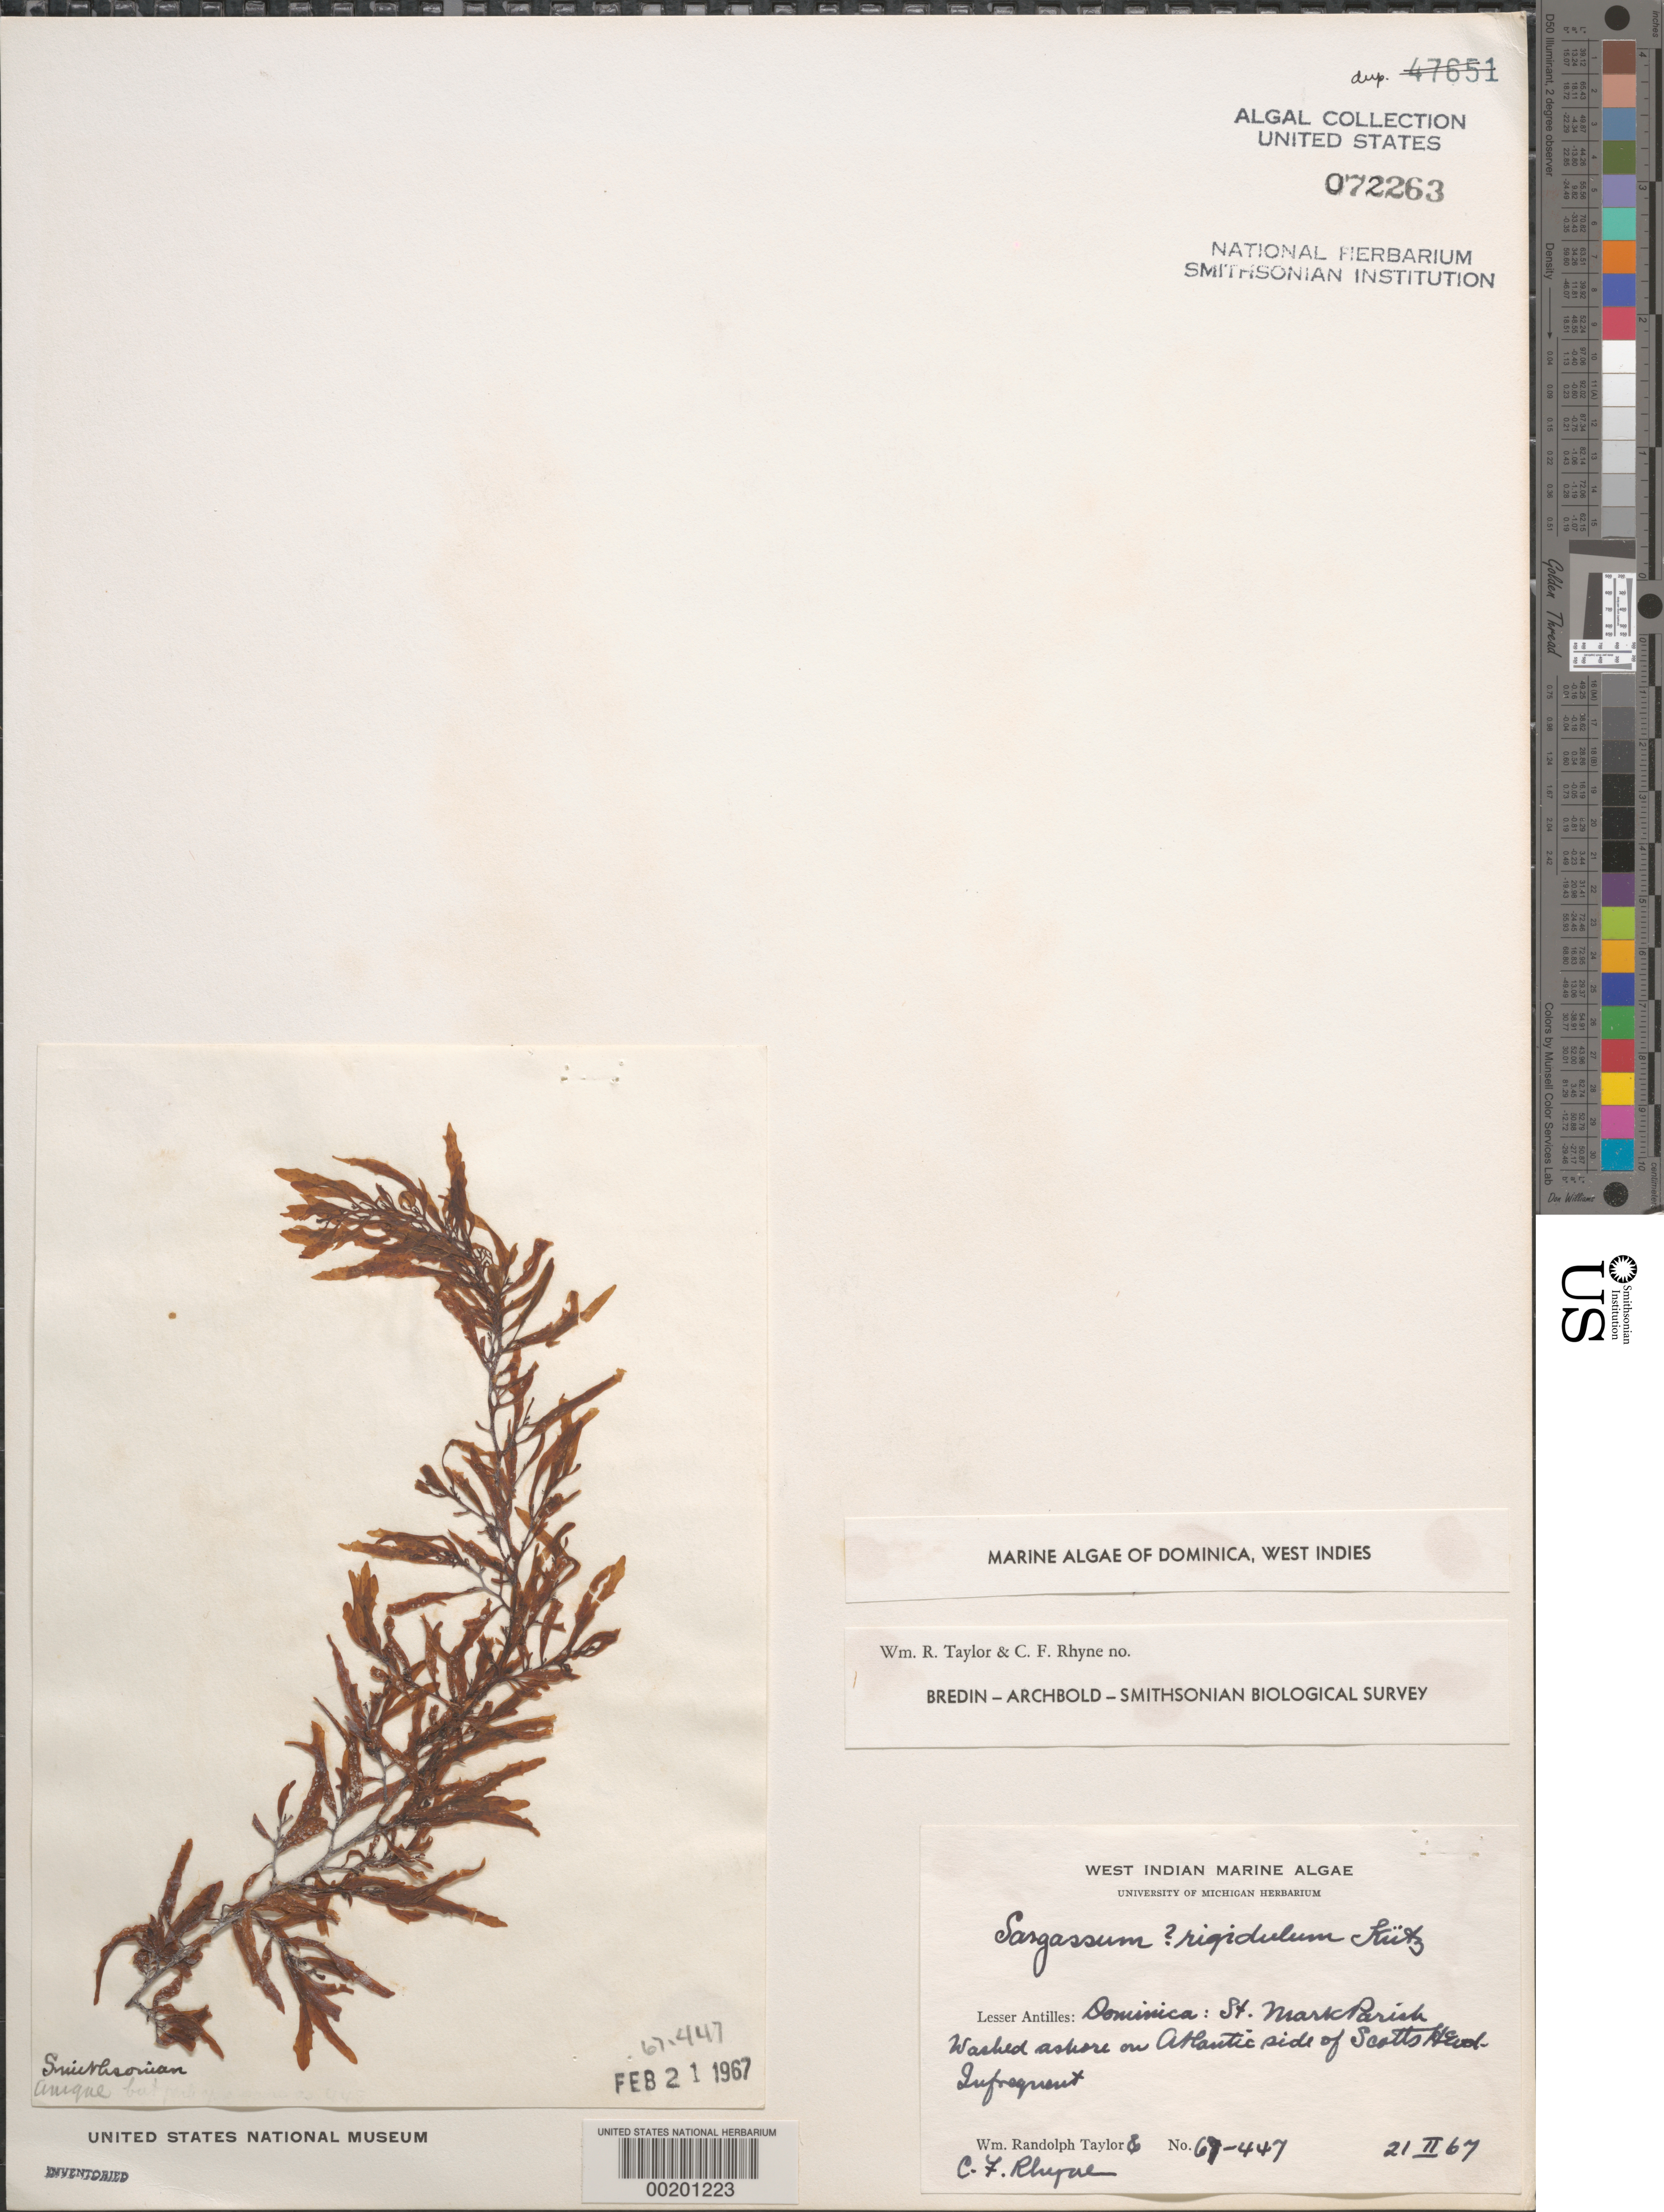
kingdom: Chromista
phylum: Ochrophyta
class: Phaeophyceae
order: Fucales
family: Sargassaceae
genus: Sargassum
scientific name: Sargassum rigidulum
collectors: W. R. Taylor & C. Rhyne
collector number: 67-447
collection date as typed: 21 Feb 1967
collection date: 1967-02-21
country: Dominica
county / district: St. Mark's Parish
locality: Scots Head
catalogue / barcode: US 72263